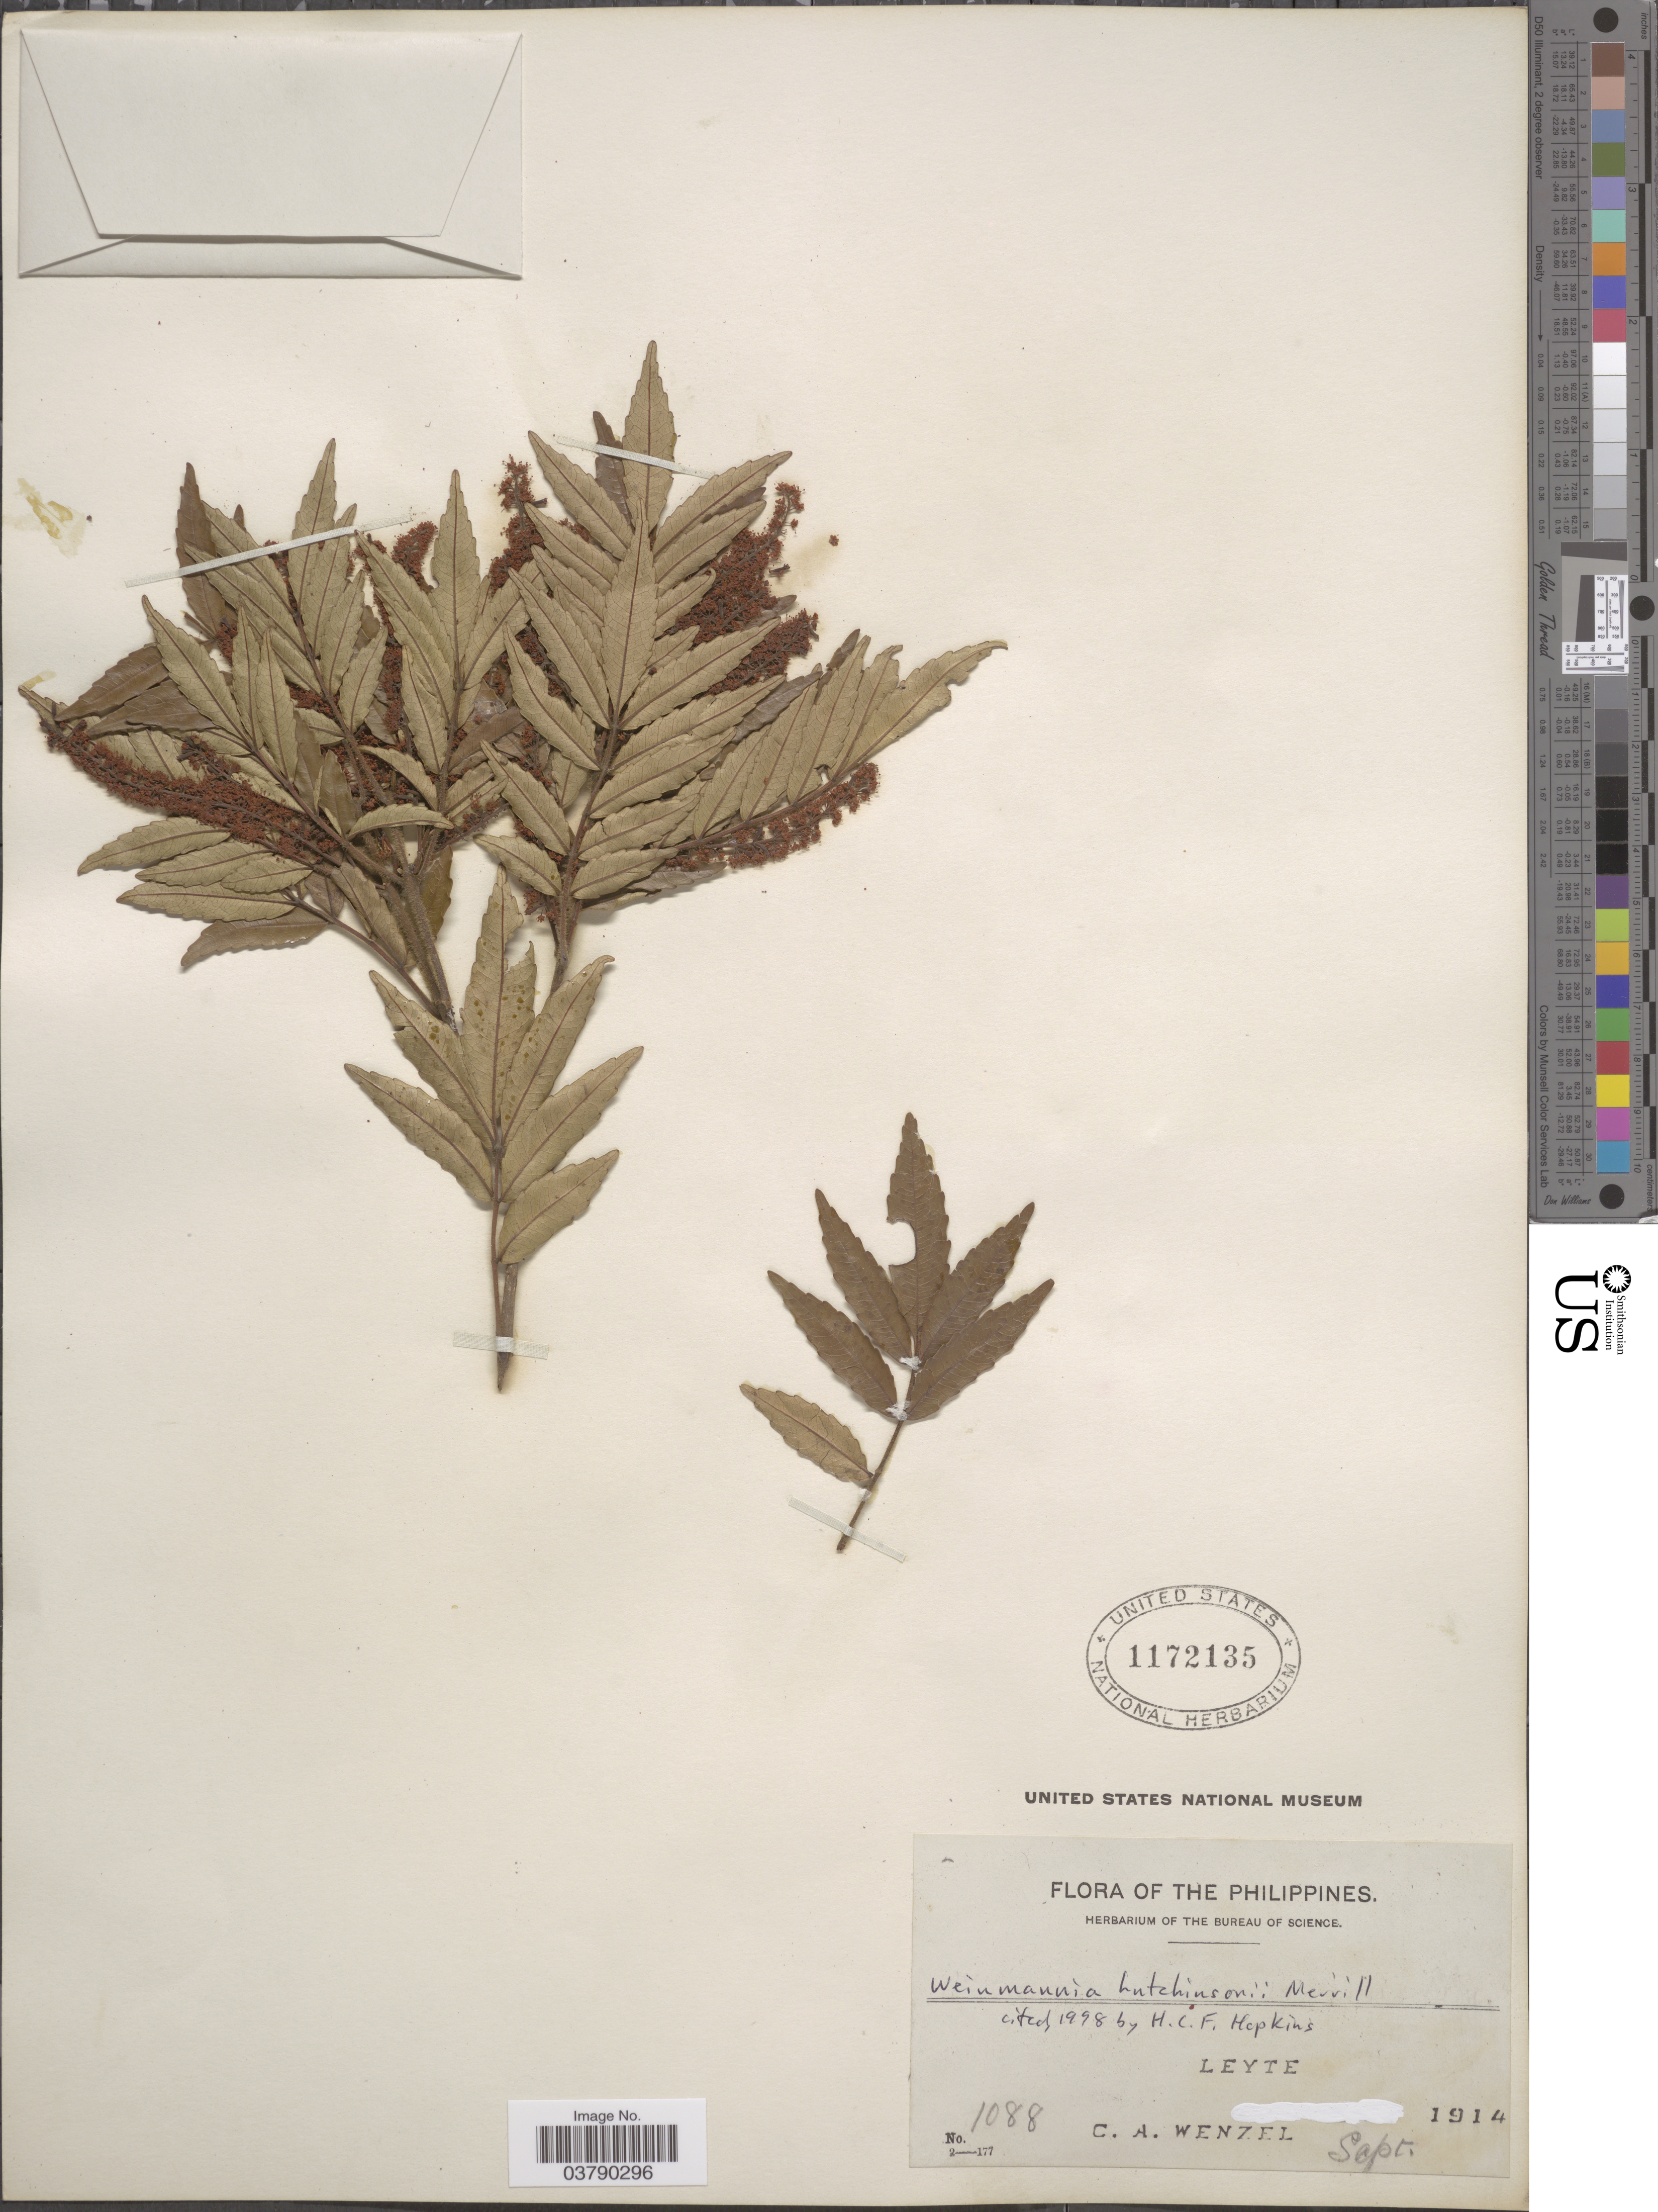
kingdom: Plantae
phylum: Tracheophyta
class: Magnoliopsida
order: Oxalidales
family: Cunoniaceae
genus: Pterophylla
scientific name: Pterophylla hutchinsonii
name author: (Merr.) Pillon & H.C. Hopkins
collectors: C. Wenzel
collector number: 1088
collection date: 1914-09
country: Philippines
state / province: Eastern Visayas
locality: Leyte.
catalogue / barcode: US 1172135